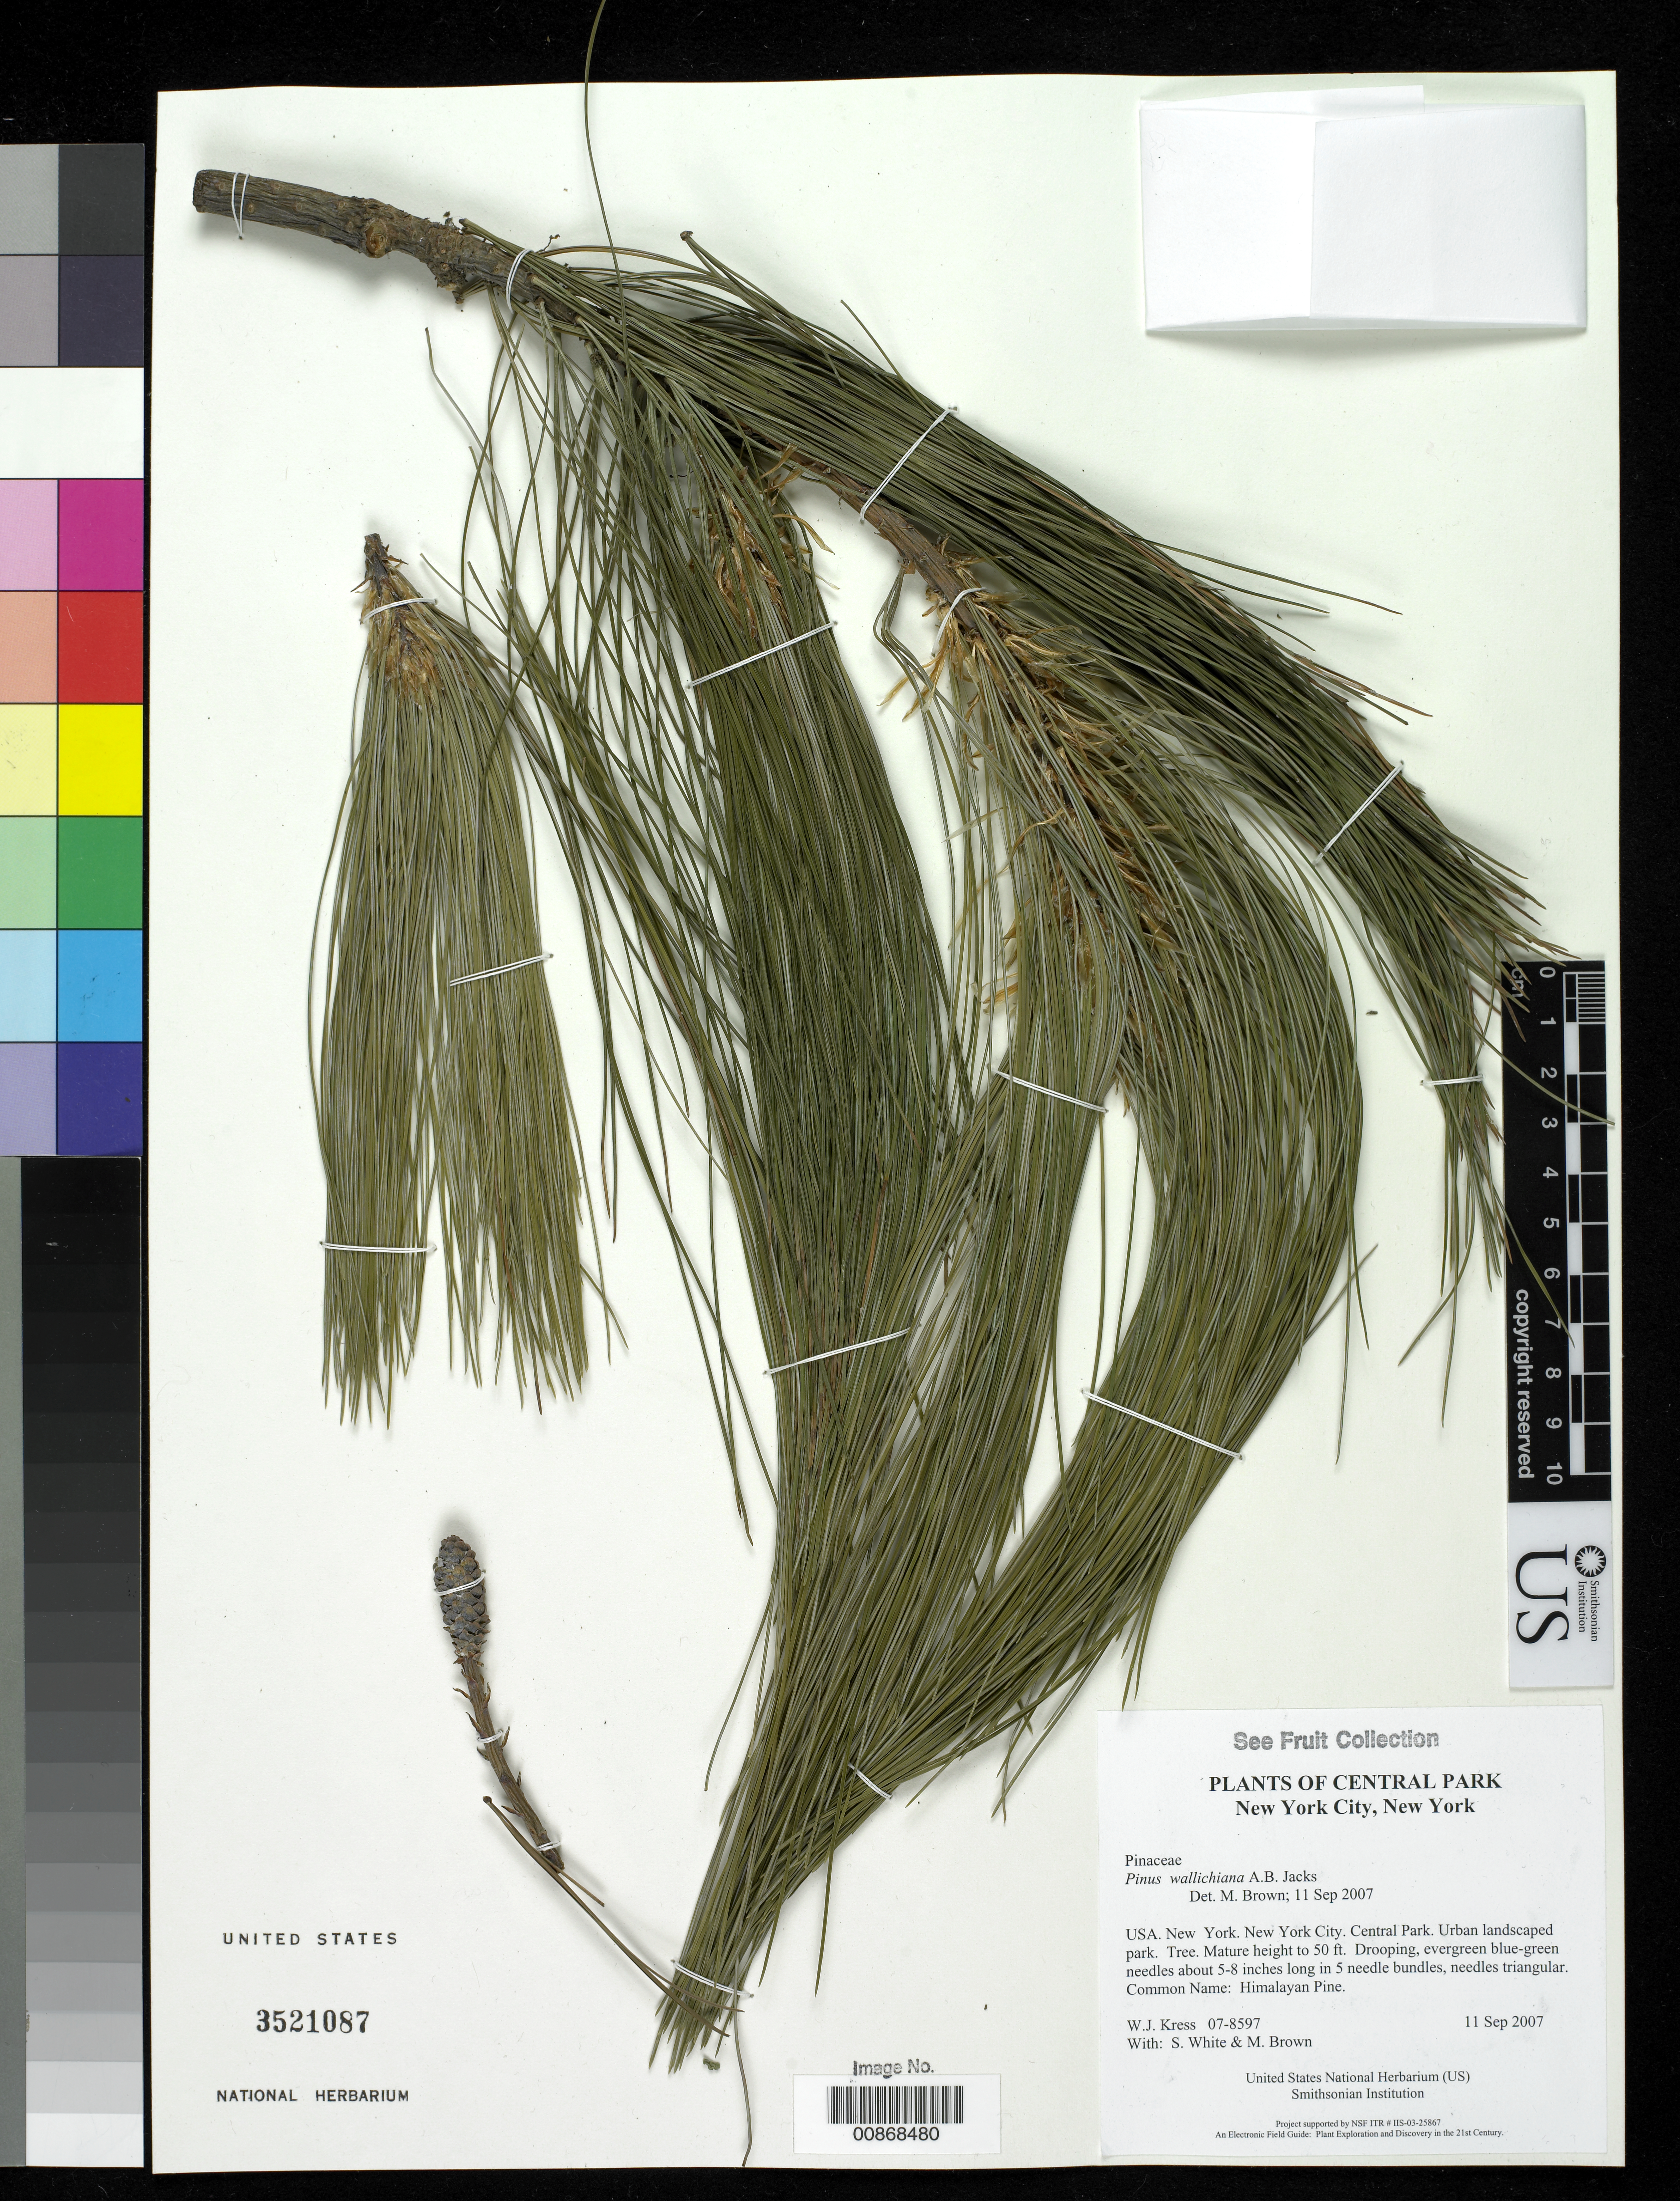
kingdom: Plantae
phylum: Tracheophyta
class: Pinopsida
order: Pinales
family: Pinaceae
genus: Pinus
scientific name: Pinus wallichiana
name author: A.B. Jacks.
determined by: Brown, M.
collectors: W. J. Kress, S. White & M. Brown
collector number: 07-8597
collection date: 2007-09-11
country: United States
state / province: New York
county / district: New York City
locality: Central Park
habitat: Urban landscaped park.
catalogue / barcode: US 3521087